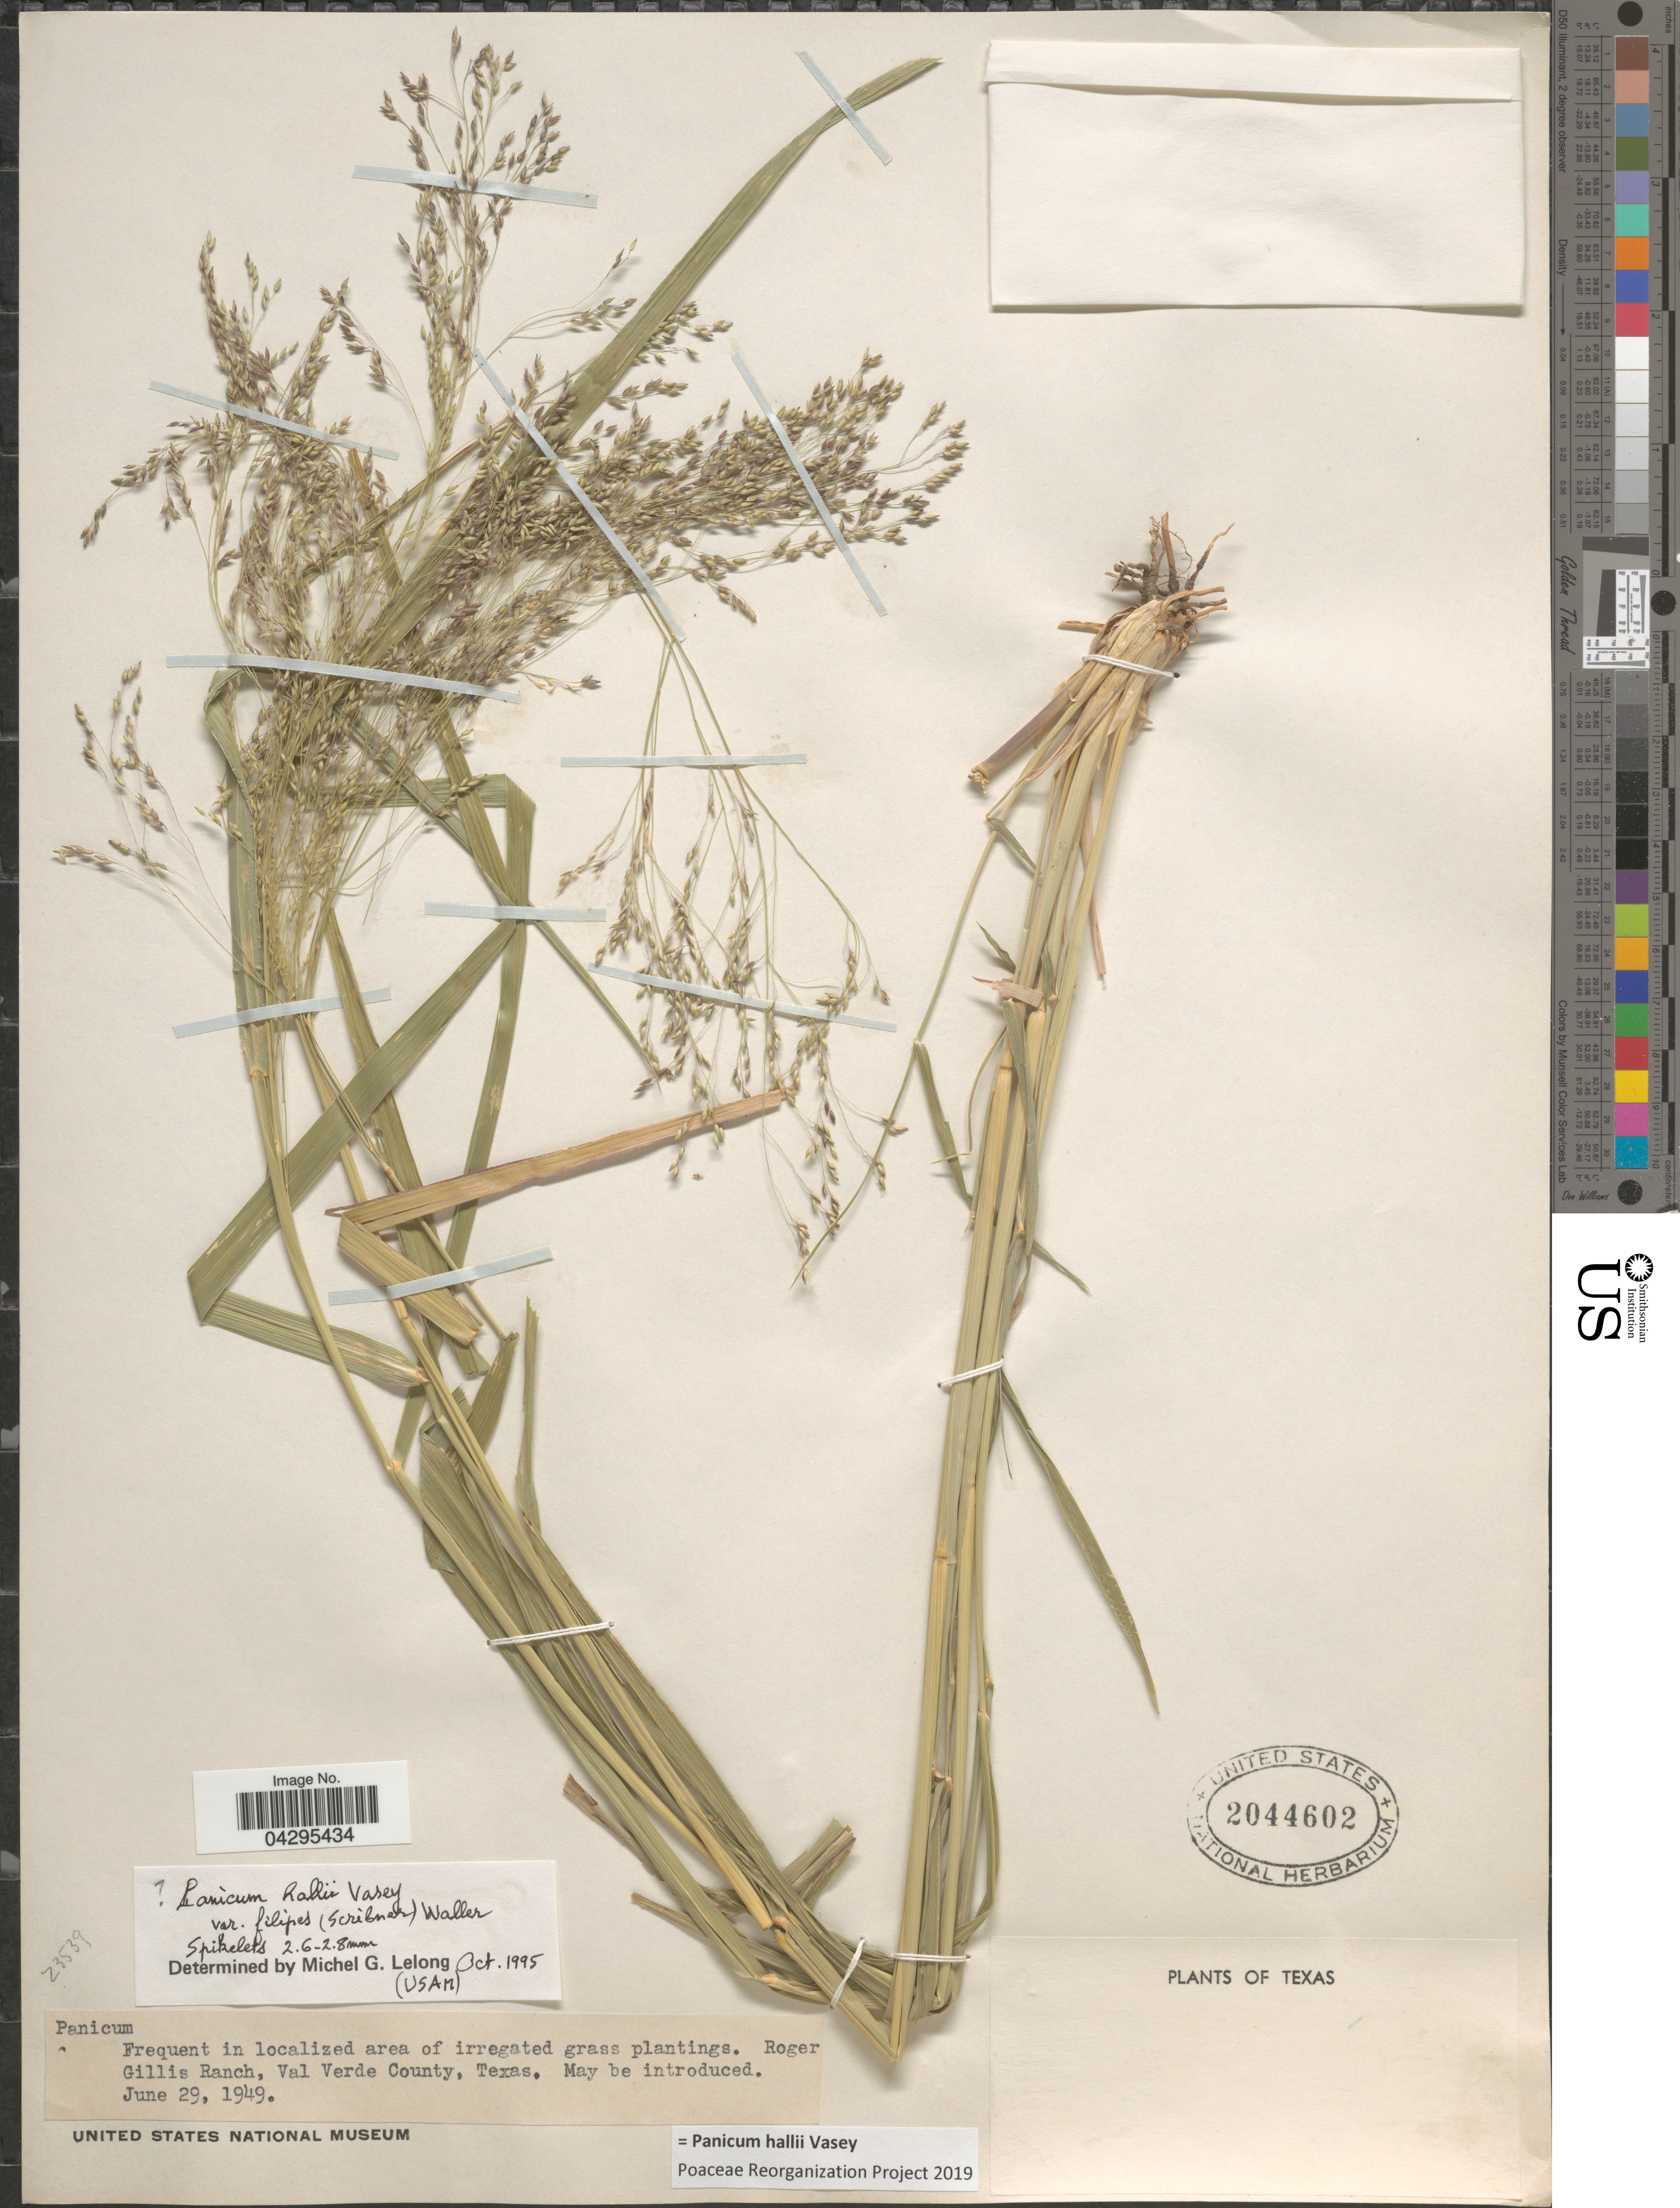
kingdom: Plantae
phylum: Tracheophyta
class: Liliopsida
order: Poales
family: Poaceae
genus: Panicum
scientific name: Panicum hallii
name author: Vasey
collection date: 1949-06-29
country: United States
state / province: Texas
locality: Roger Gillis Ranch, Val Verde County.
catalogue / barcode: US 2044602